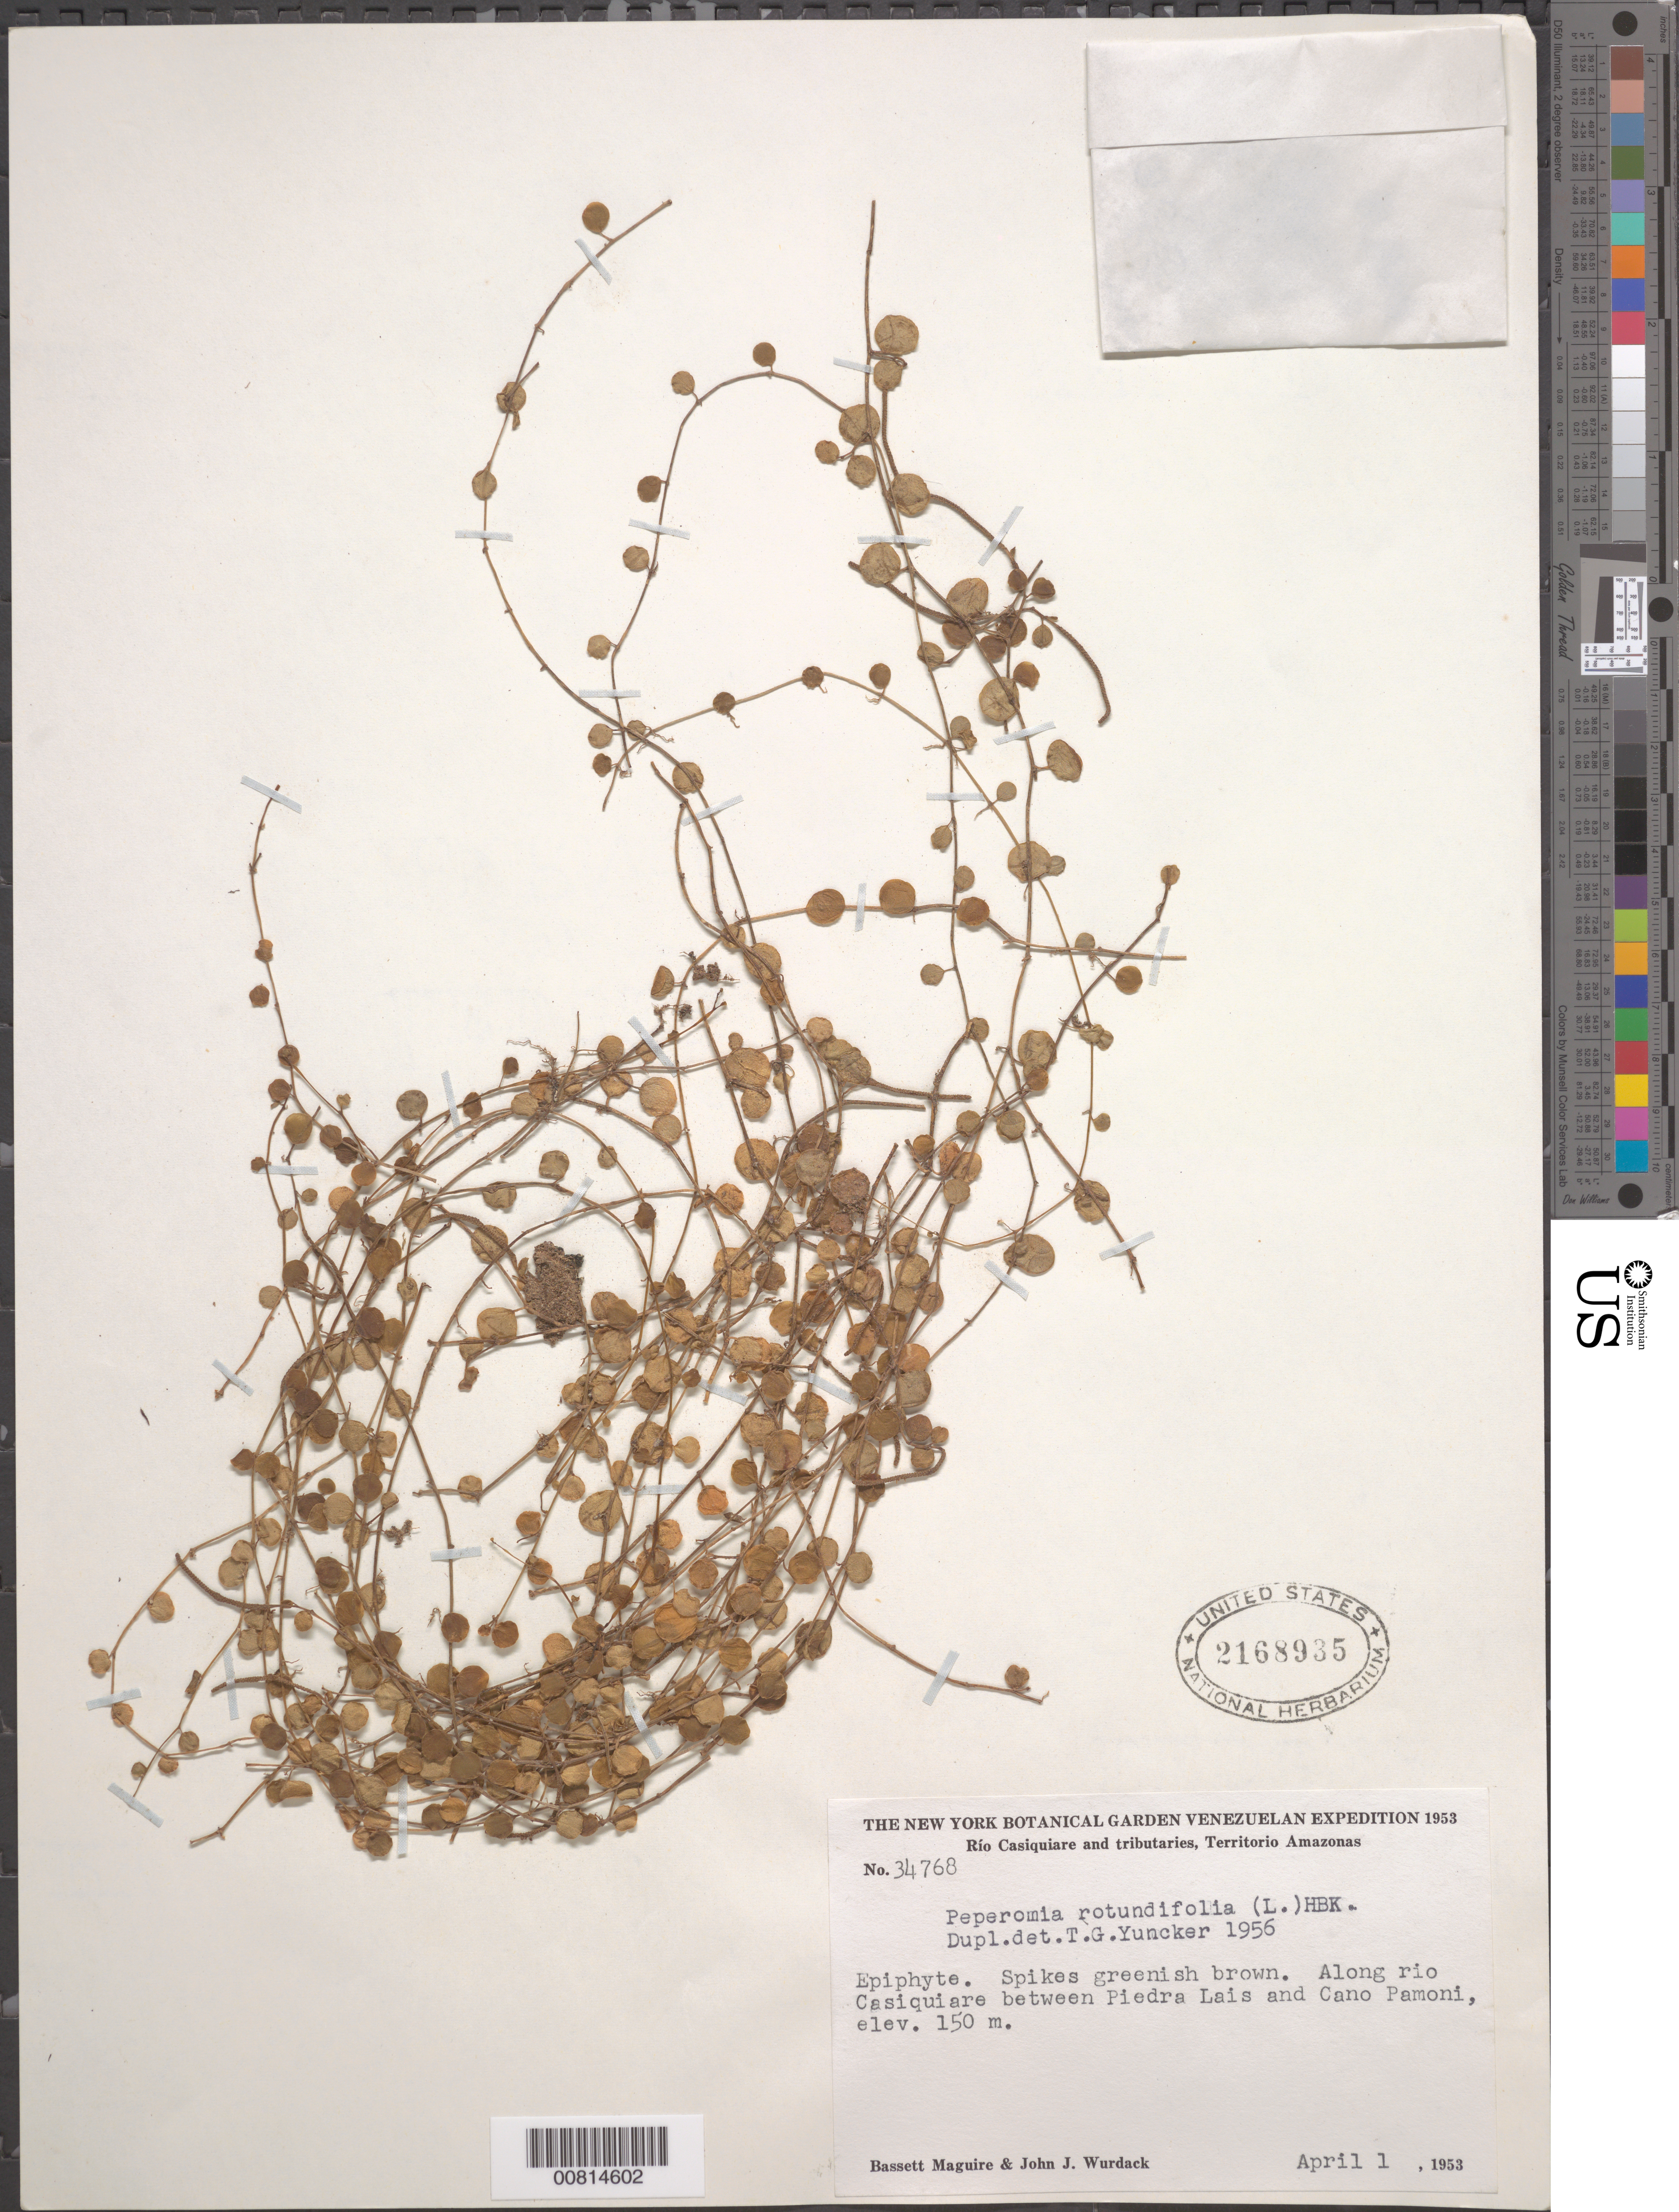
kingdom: Plantae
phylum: Tracheophyta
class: Magnoliopsida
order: Piperales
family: Piperaceae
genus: Peperomia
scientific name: Peperomia rotundifolia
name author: (L.) Kunth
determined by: Yuncker, T. G.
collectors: B. Maguire & J. J. Wurdack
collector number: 34768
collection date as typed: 1-Apr-53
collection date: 1953-04-01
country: Venezuela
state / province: Amazonas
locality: Río Casiquiare, between Piedra Laís and Caño Pamoni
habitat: Along river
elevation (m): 150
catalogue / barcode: US 2168935